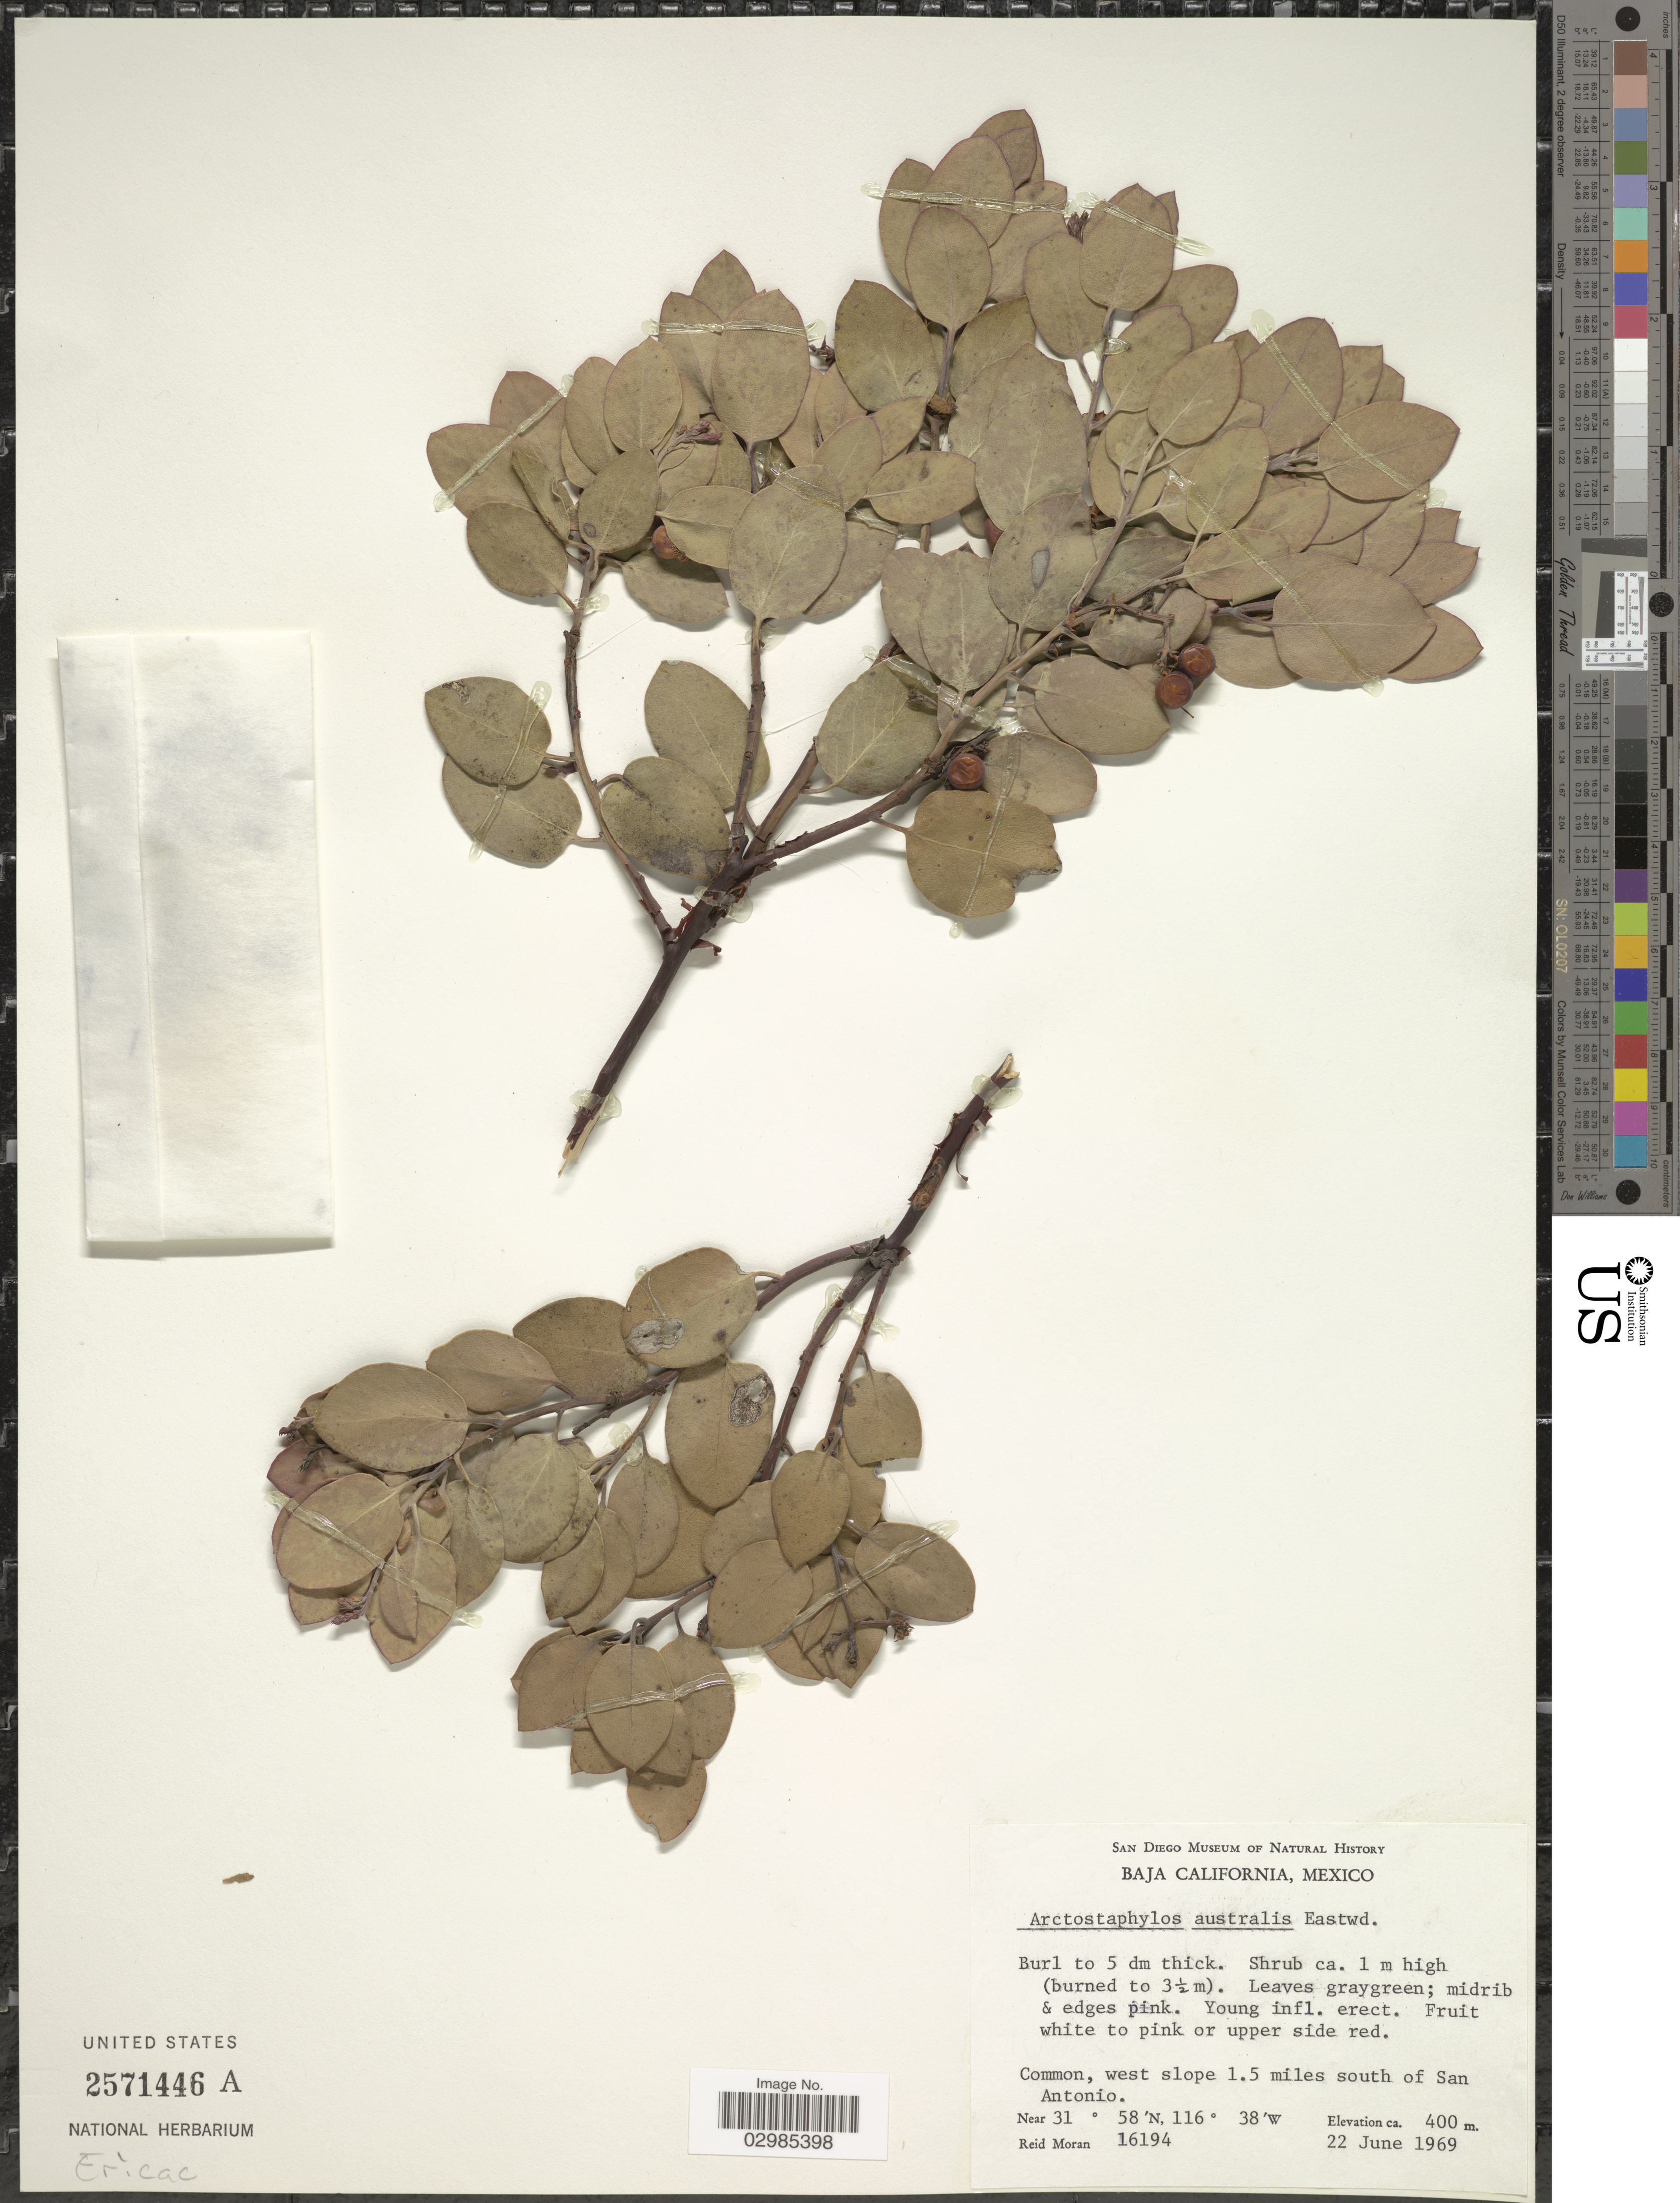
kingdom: Plantae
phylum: Tracheophyta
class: Magnoliopsida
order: Ericales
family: Ericaceae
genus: Arctostaphylos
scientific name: Arctostaphylos australis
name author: Eastw.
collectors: R. V. Moran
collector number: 16194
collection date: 1969-06-22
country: Mexico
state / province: Baja California Sur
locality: West slope 1.5 miles south of San Antonio.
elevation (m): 400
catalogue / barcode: US 2571446A